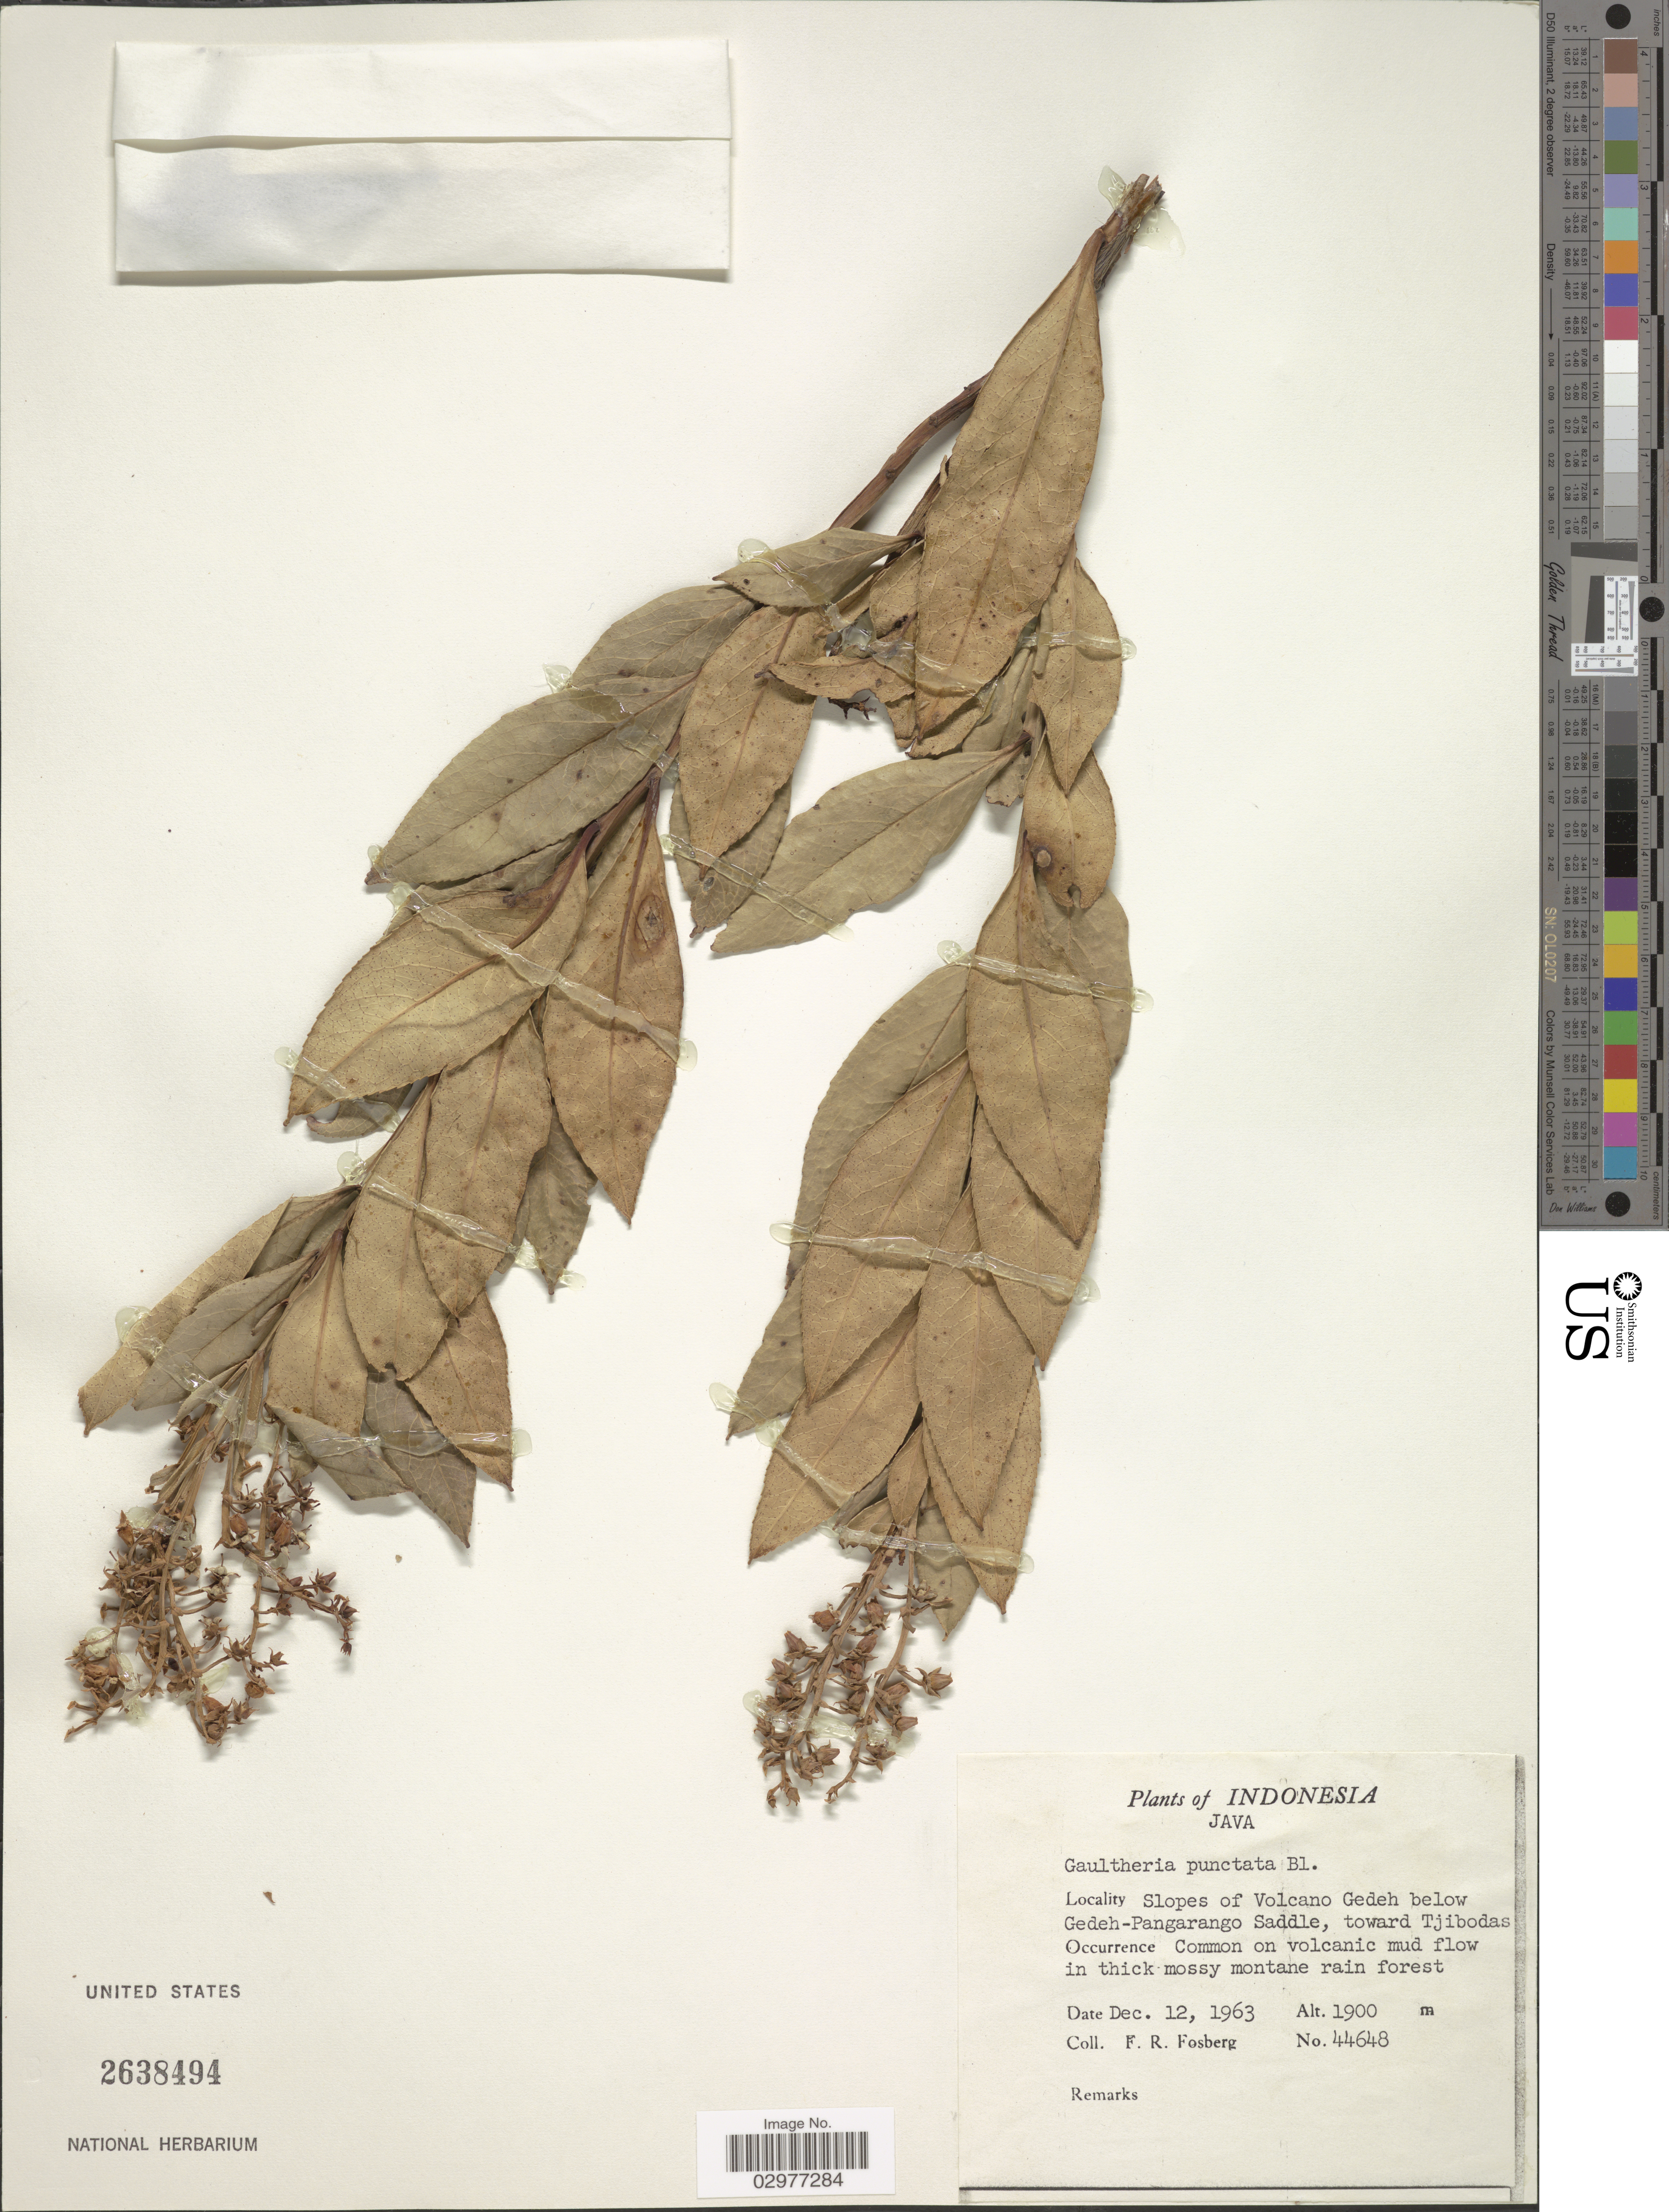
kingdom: Plantae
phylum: Tracheophyta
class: Magnoliopsida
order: Ericales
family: Ericaceae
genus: Gaultheria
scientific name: Gaultheria punctata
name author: Blume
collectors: F. R. Fosberg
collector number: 44648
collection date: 1963-12-12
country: Indonesia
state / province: Java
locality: Slopes of Volcano Gedeh below Gedeh=Pangarango Saddle, toward Tjibodas.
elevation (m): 1900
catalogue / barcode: US 2638494